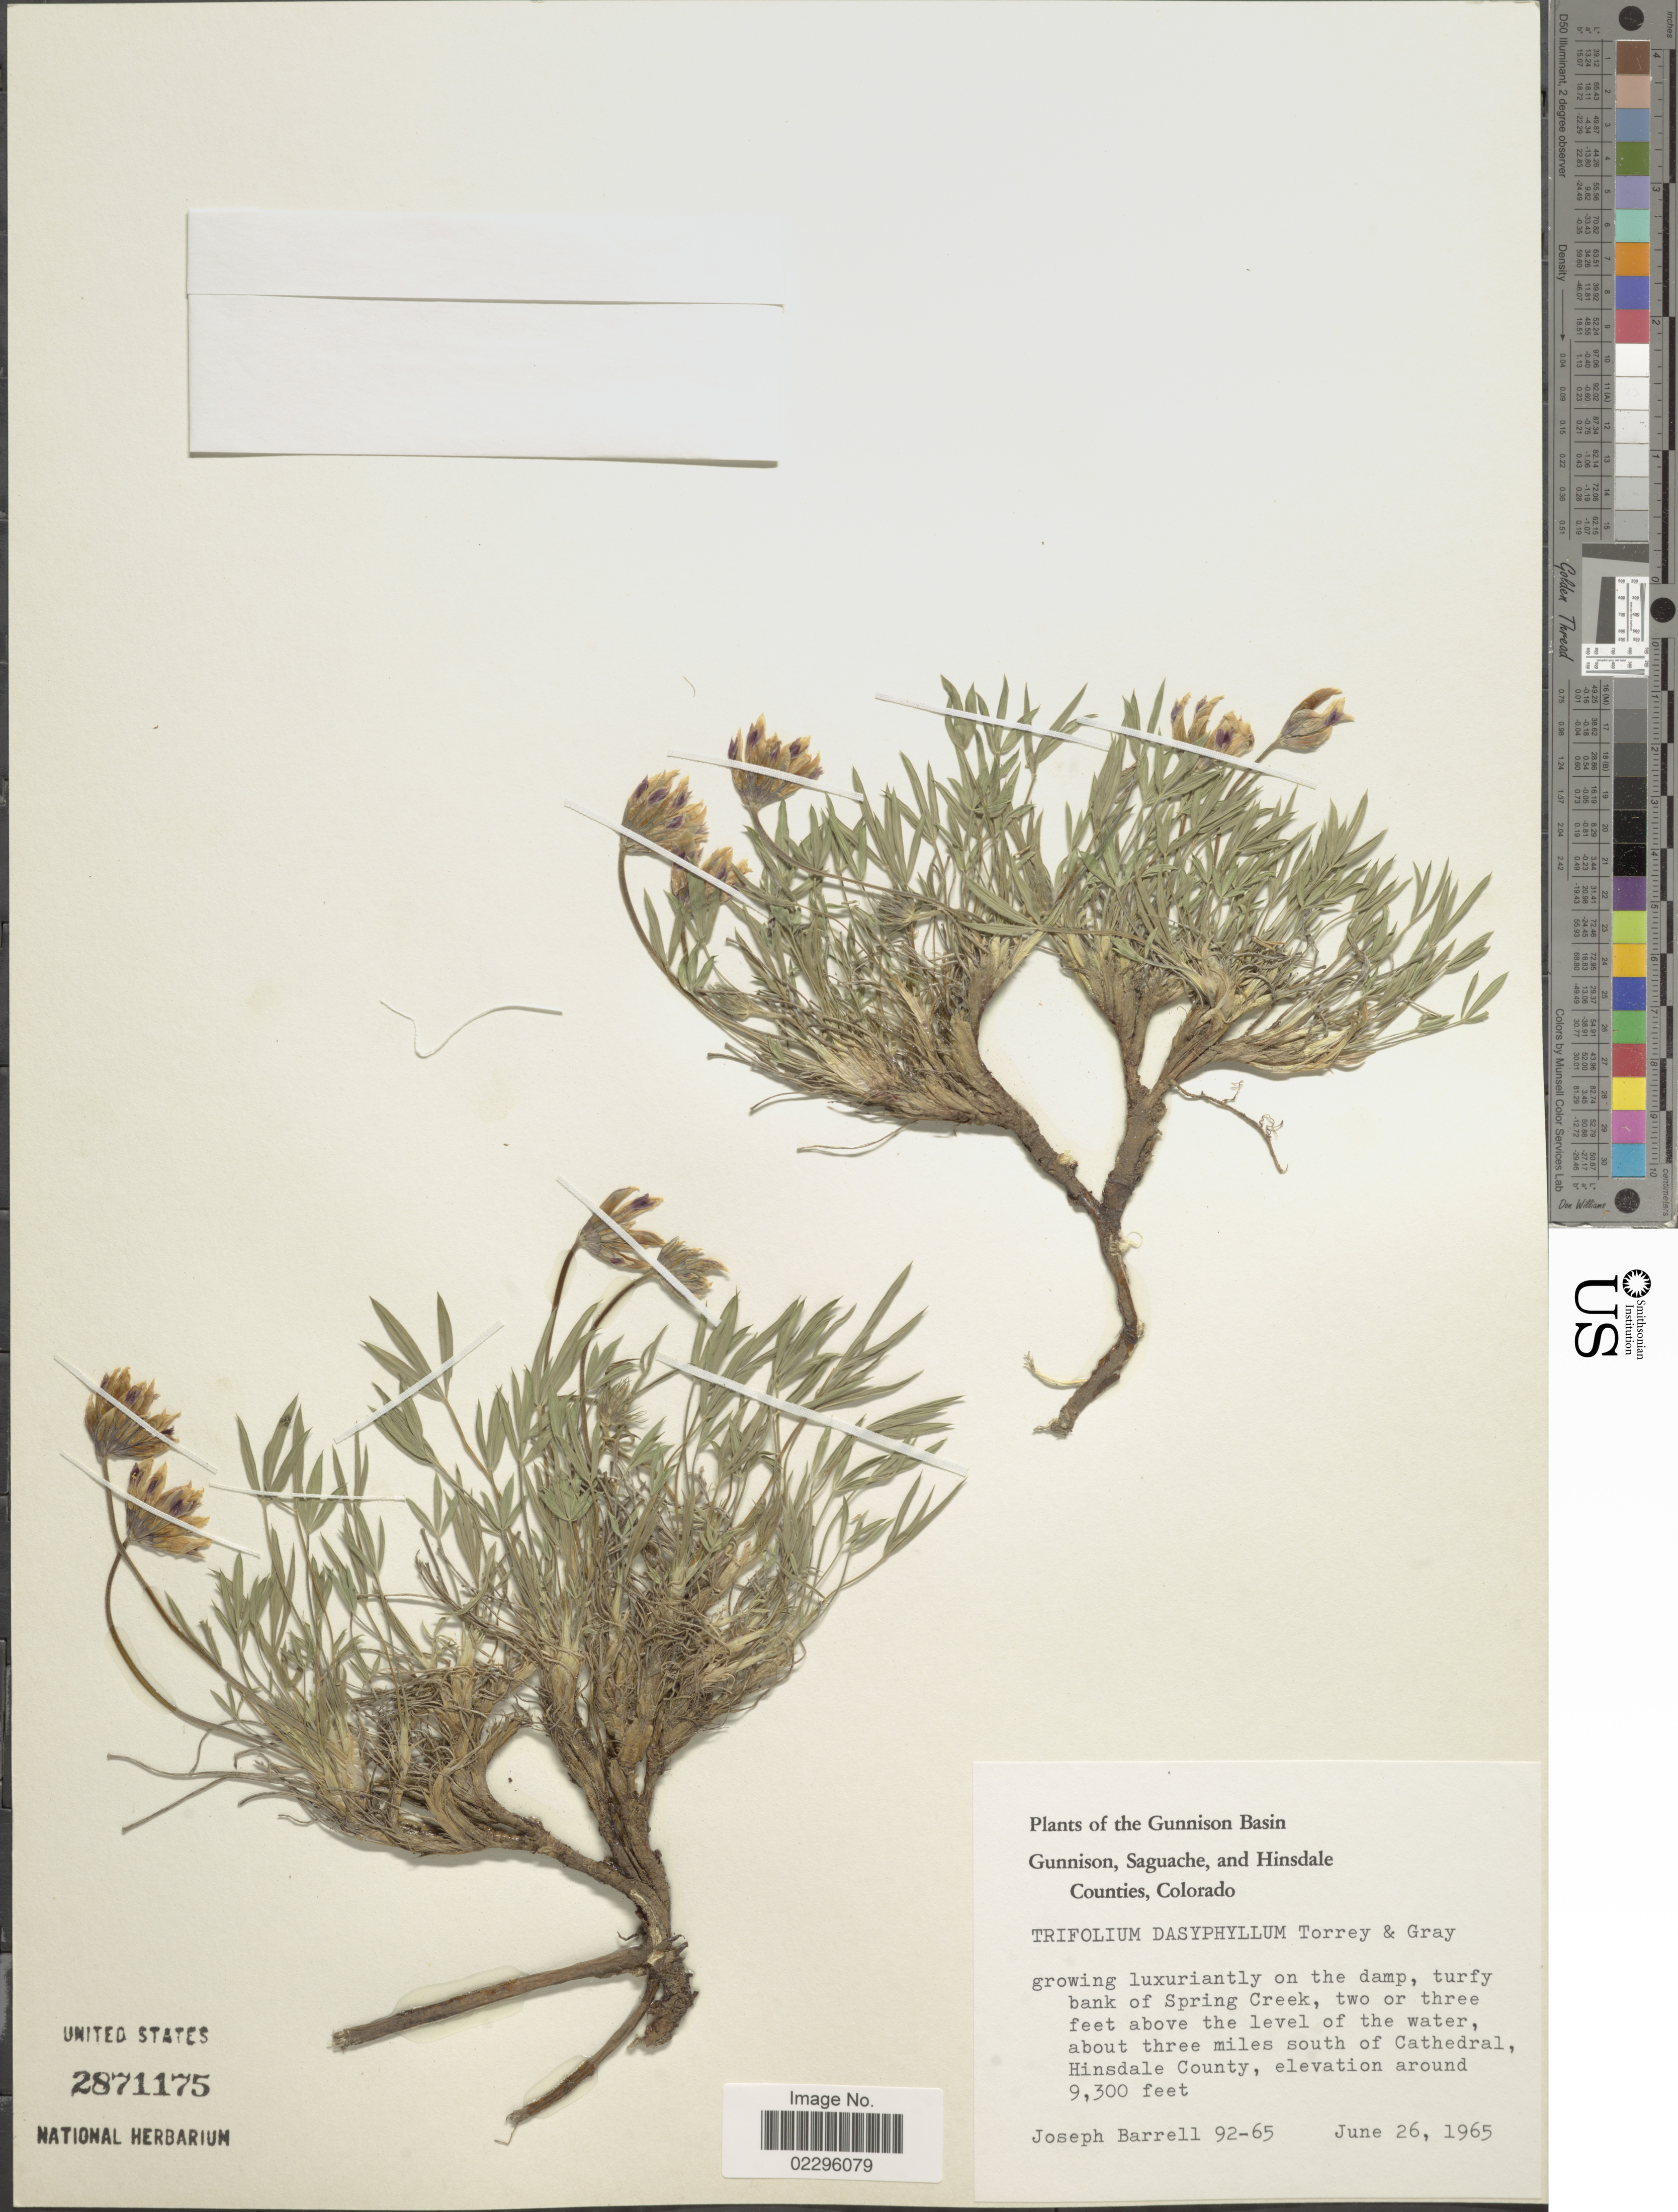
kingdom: Plantae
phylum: Tracheophyta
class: Magnoliopsida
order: Fabales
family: Fabaceae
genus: Trifolium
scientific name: Trifolium dasyphyllum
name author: Torr. & A. Gray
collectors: J. Barrell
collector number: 92-65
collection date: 1965-06-26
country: United States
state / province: Colorado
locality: Gunnison Basin, Gunnison, Saguache, and Hinsdale Counties, about three miles south of Cathedral, Hinsdale County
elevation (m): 2835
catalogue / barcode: US 2871175